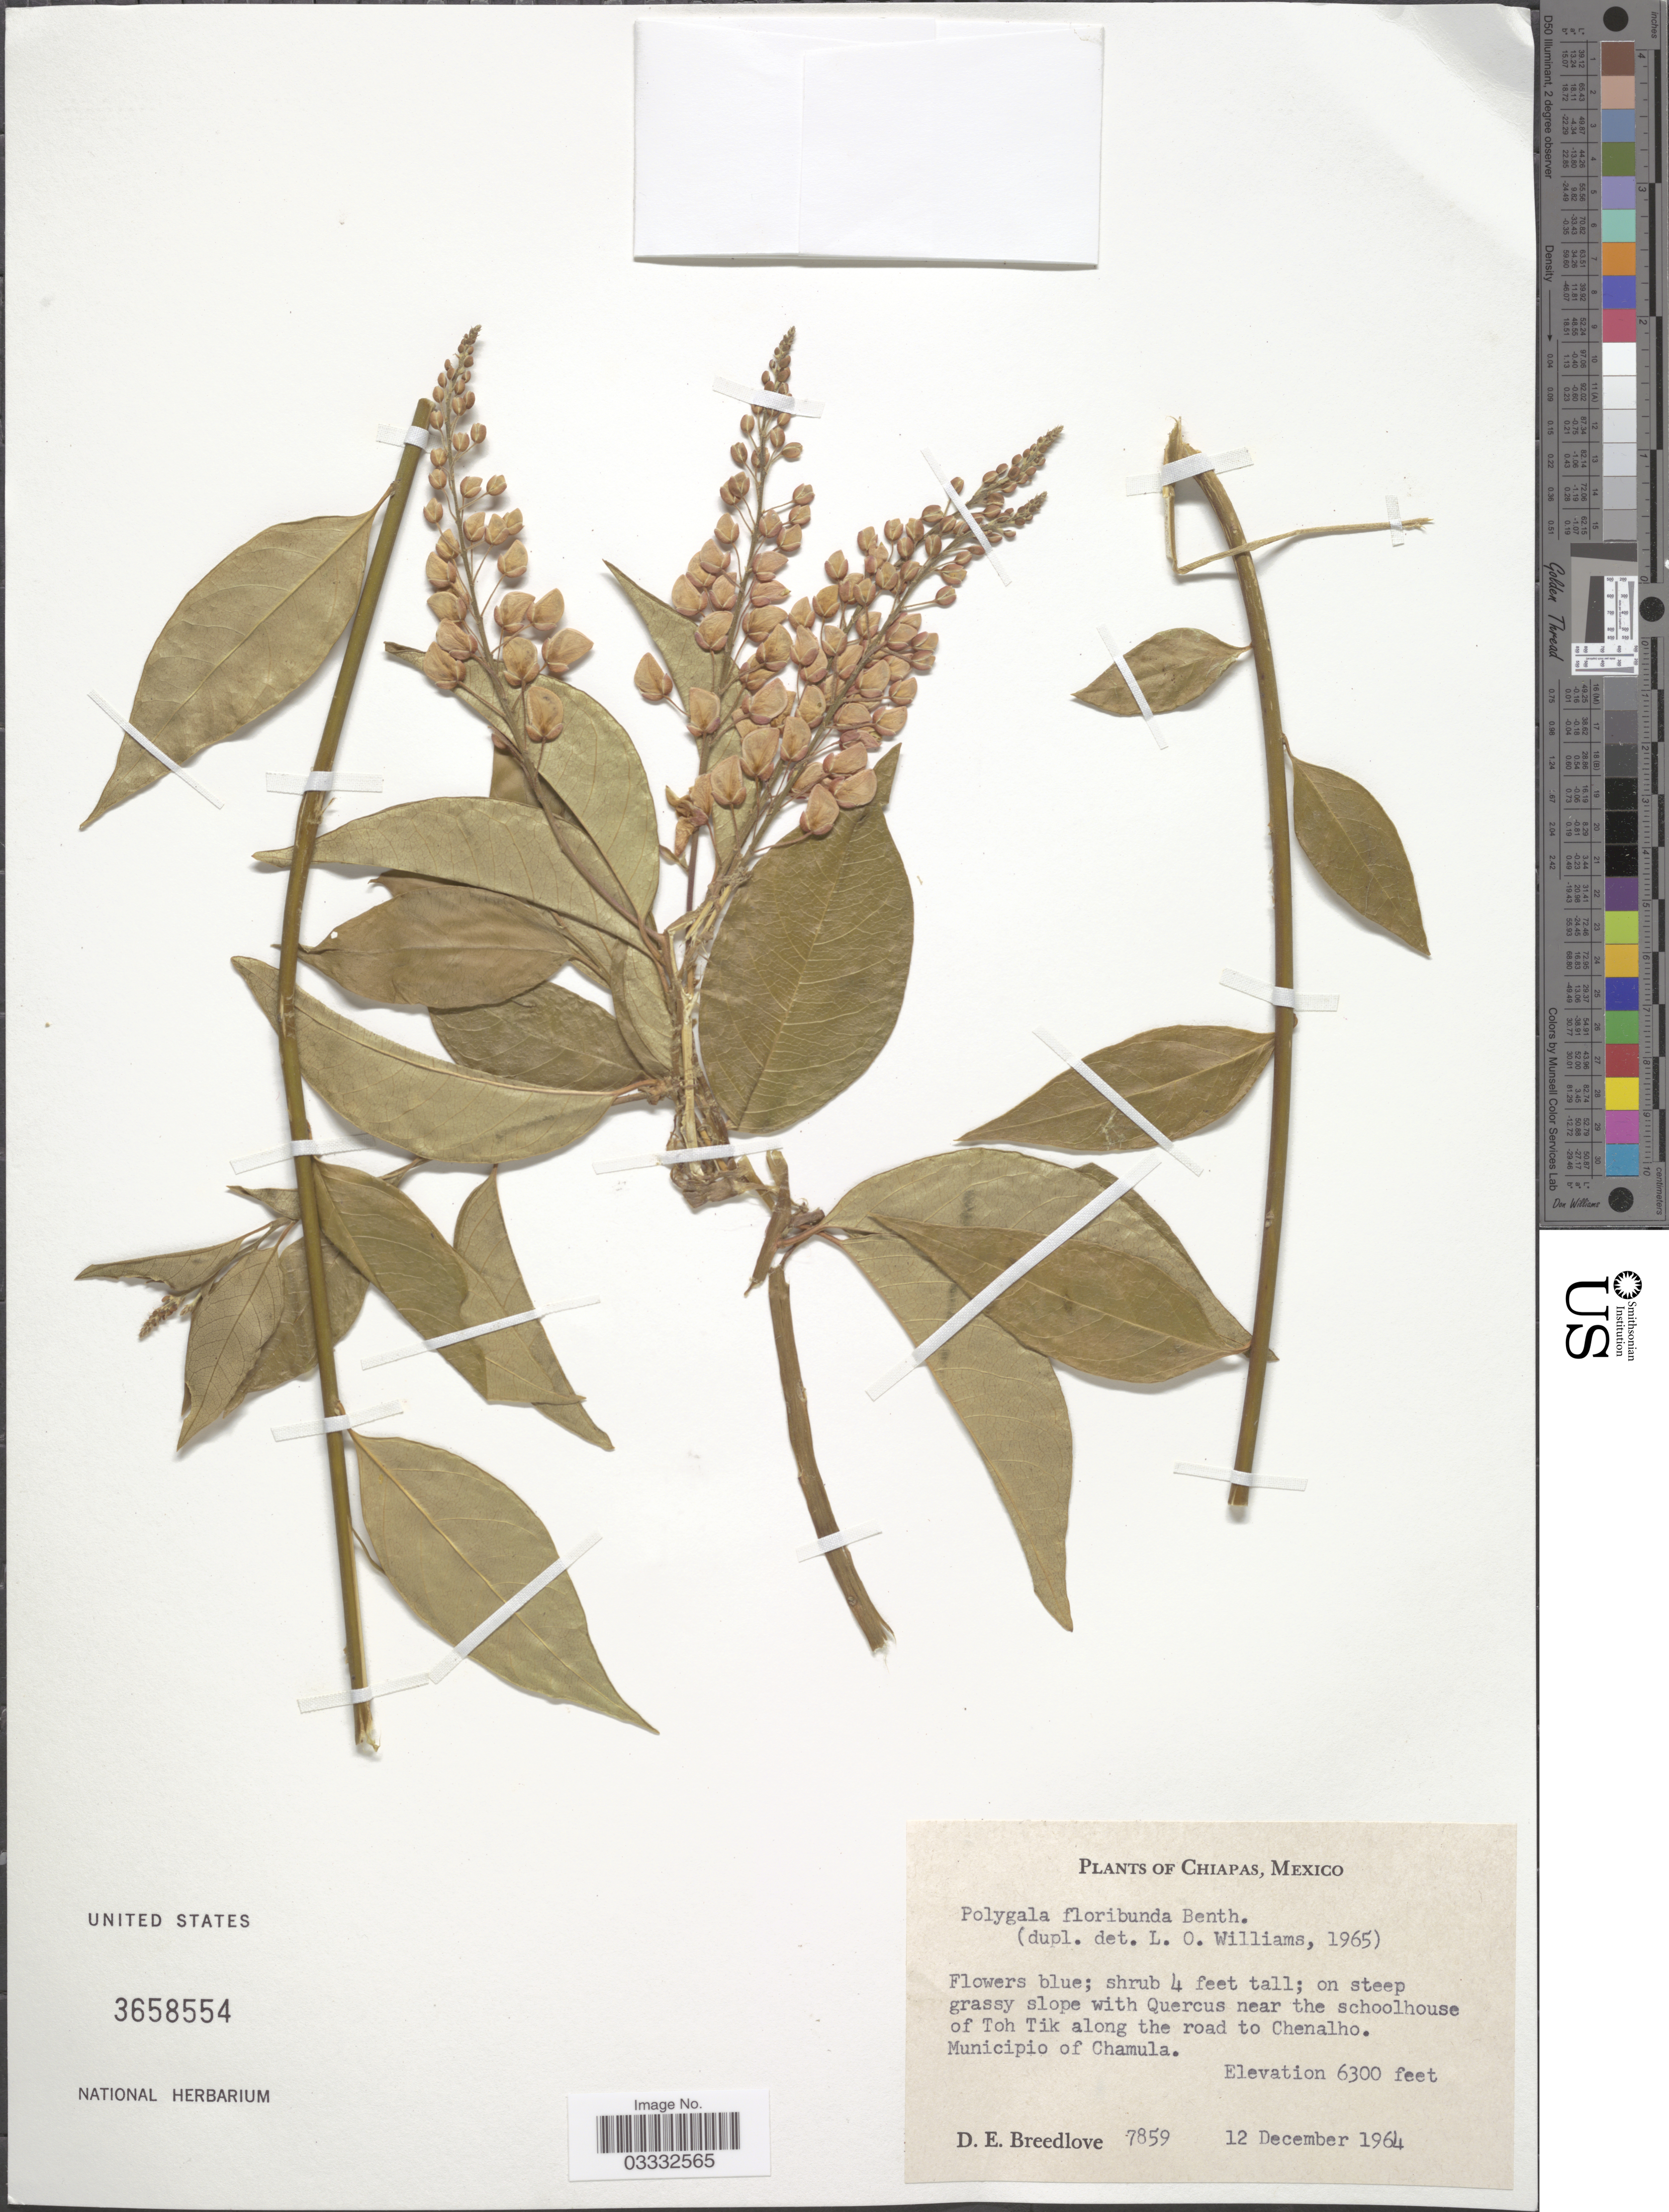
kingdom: Plantae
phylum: Tracheophyta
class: Magnoliopsida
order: Fabales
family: Polygalaceae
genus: Asemeia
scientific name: Asemeia floribunda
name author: (Benth.) J.F.B. Pastore & J.R. Abbott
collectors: D. E. Breedlove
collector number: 7859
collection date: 1964-12-12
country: Mexico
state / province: Chiapas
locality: Near the schoolhouse of Toh Tik along the road to Chenalho. Municipio of Chamula.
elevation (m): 1920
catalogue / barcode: US 3658554